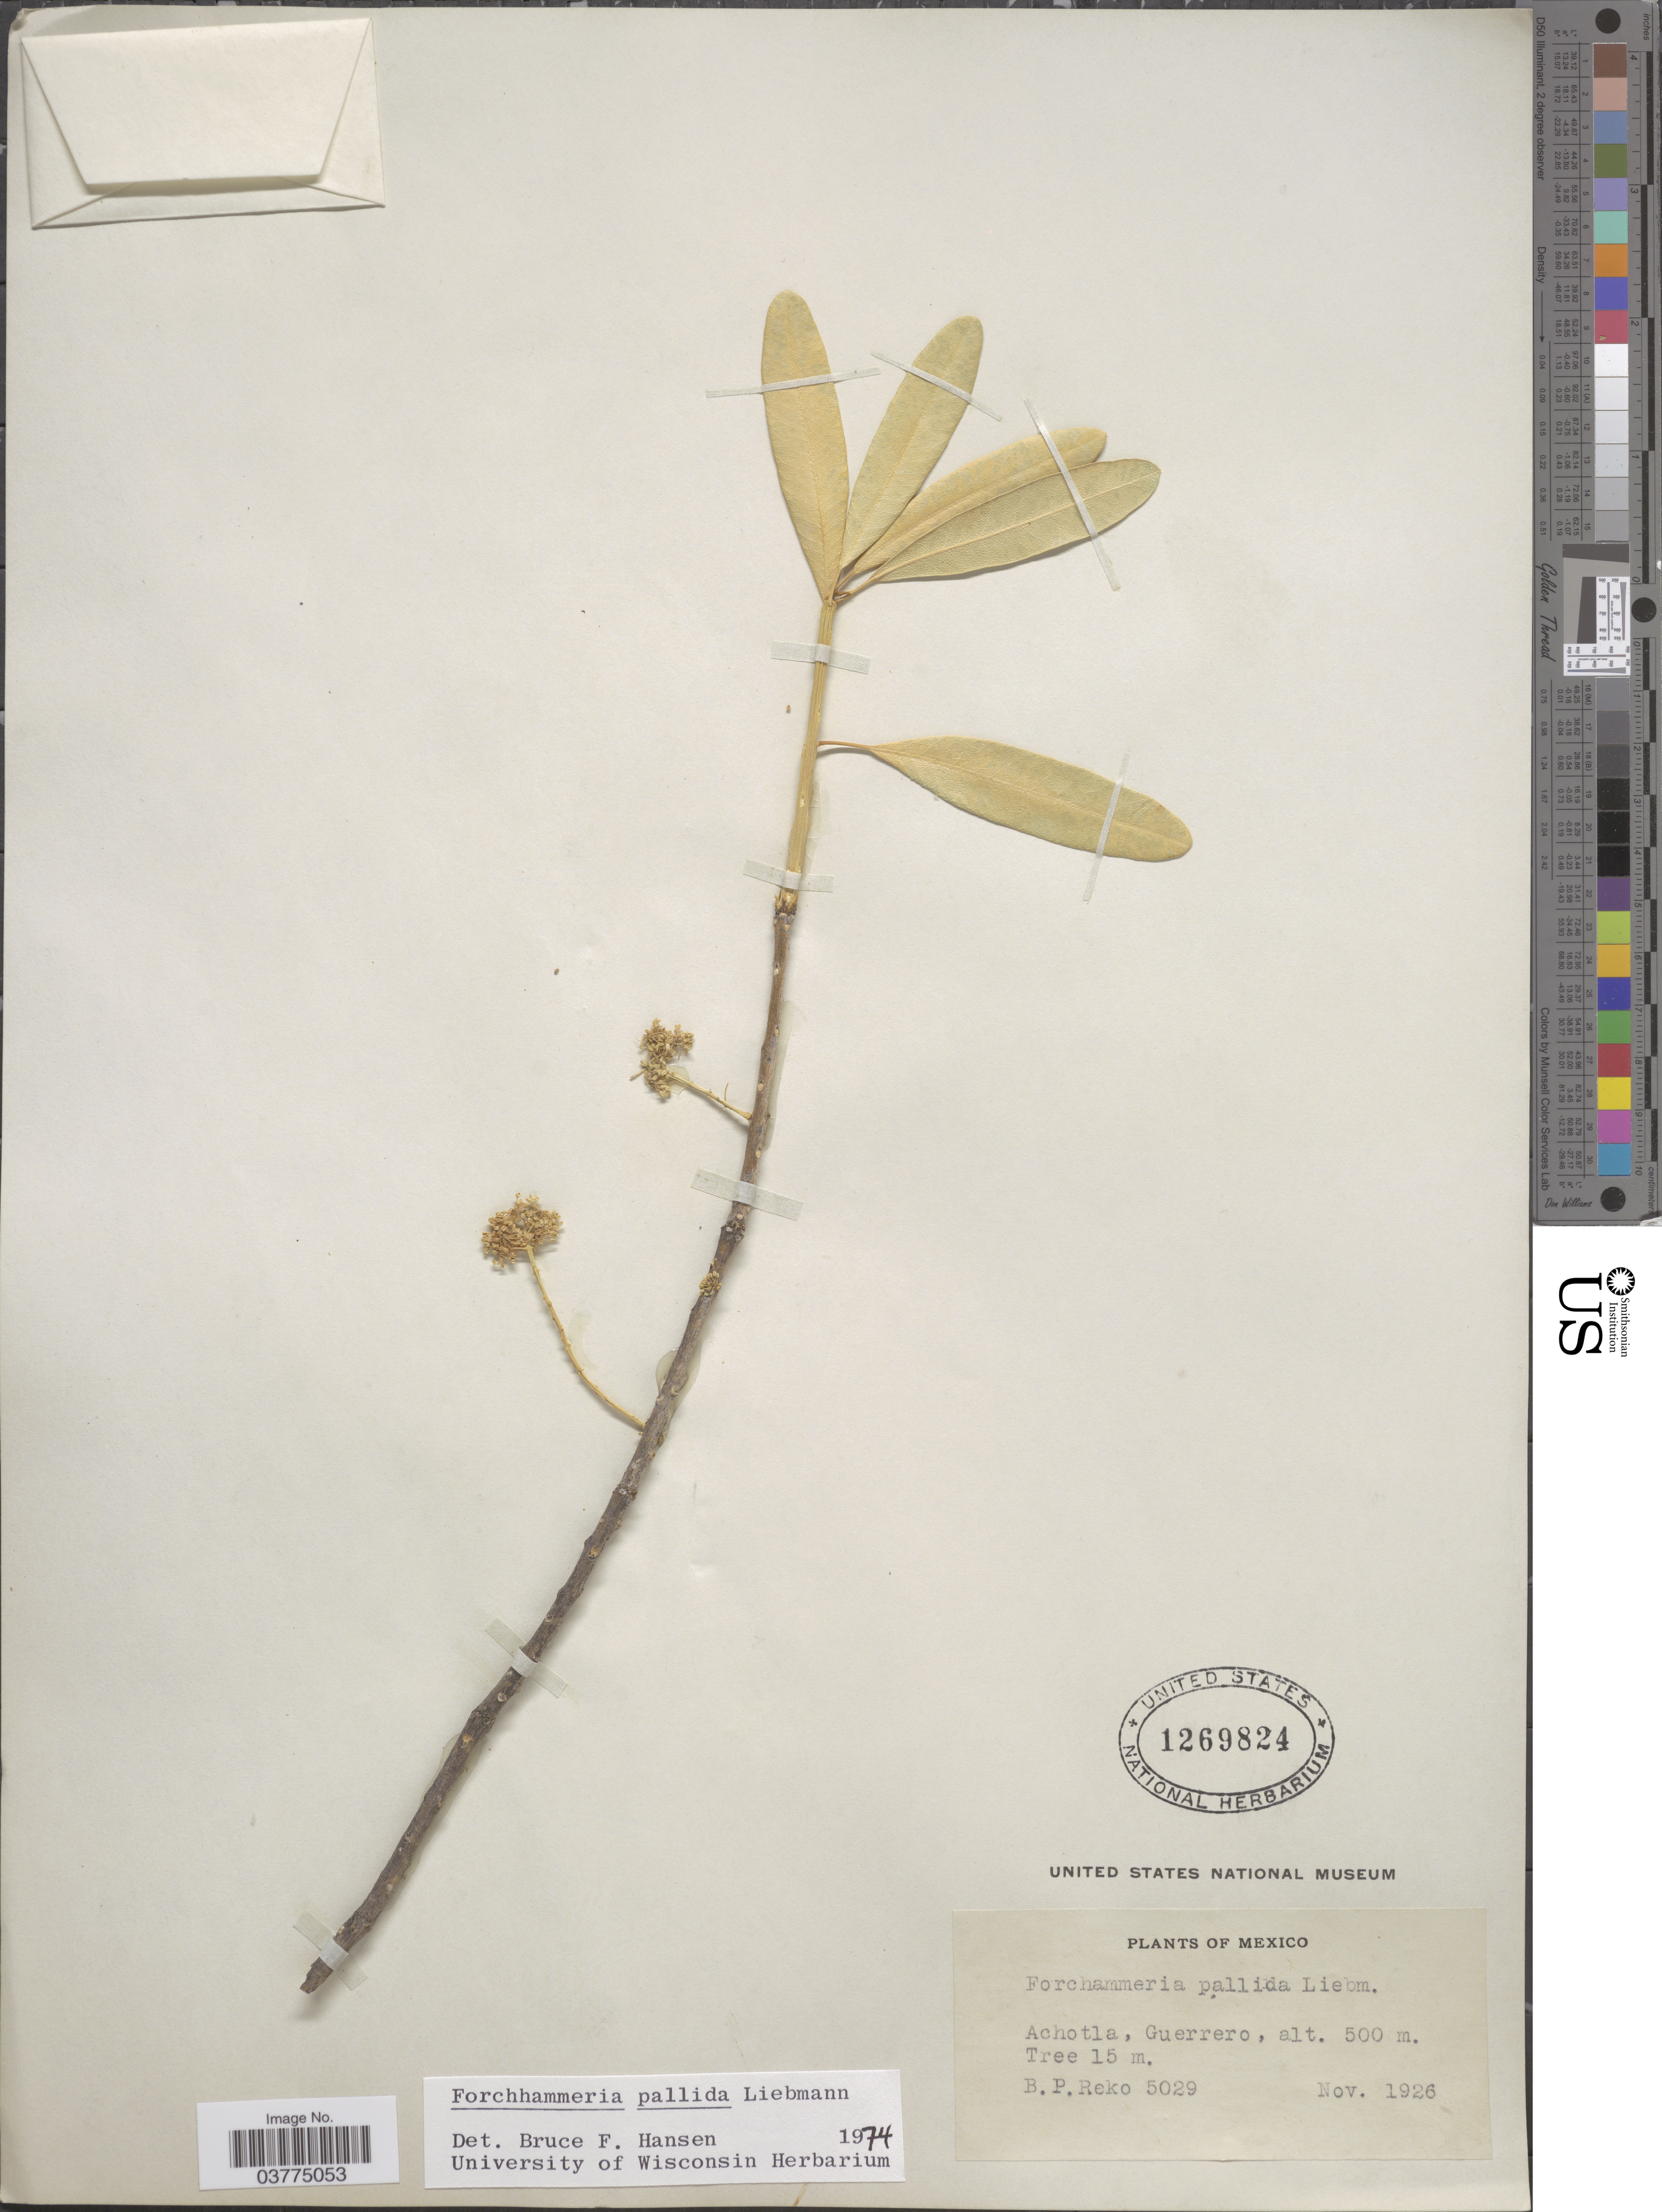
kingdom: Plantae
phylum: Tracheophyta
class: Magnoliopsida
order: Brassicales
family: Stixaceae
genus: Forchhammeria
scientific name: Forchhammeria pallida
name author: Liebm.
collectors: B. P. Reko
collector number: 5029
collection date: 1926-11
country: Mexico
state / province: Guerrero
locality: Achotla.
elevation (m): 500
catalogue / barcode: US 1269824